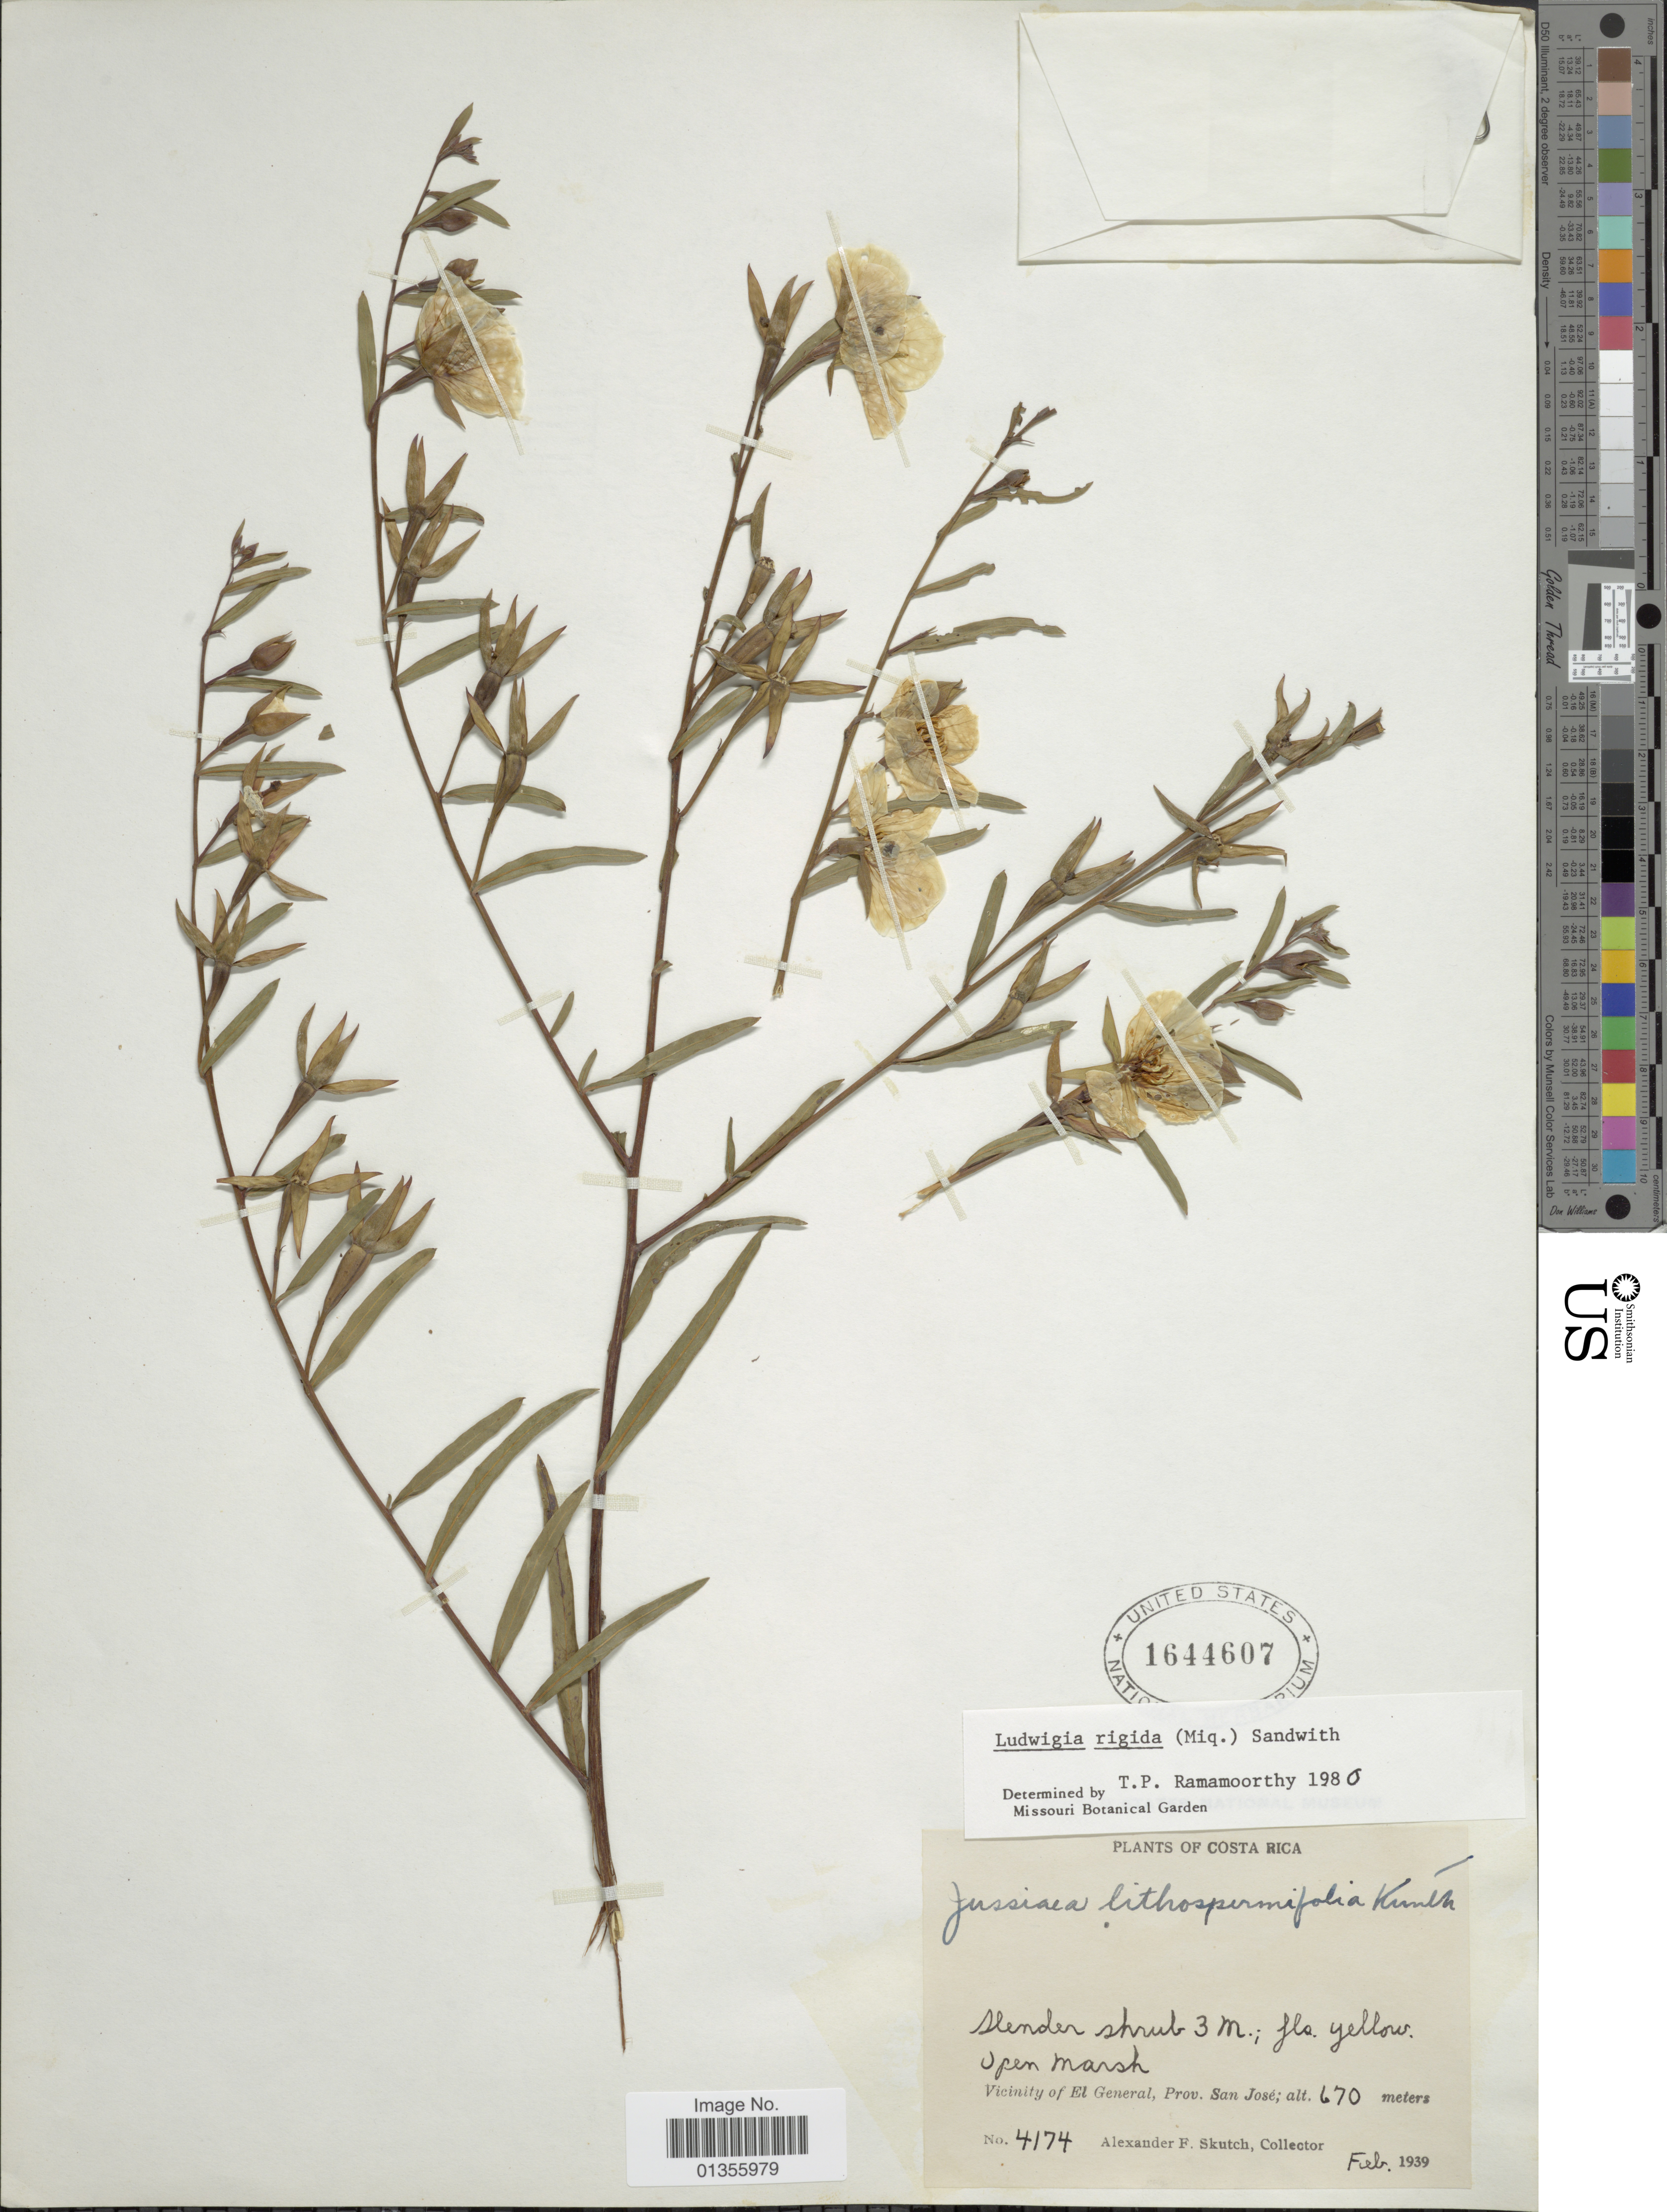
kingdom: Plantae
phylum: Tracheophyta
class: Magnoliopsida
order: Myrtales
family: Onagraceae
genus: Ludwigia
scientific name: Ludwigia rigida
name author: (Miq.) Sandwith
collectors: A. F. Skutch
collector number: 4174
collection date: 1939-02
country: Costa Rica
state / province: San José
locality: Vicinity of El General, Prov. San José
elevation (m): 670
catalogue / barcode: US 1644607